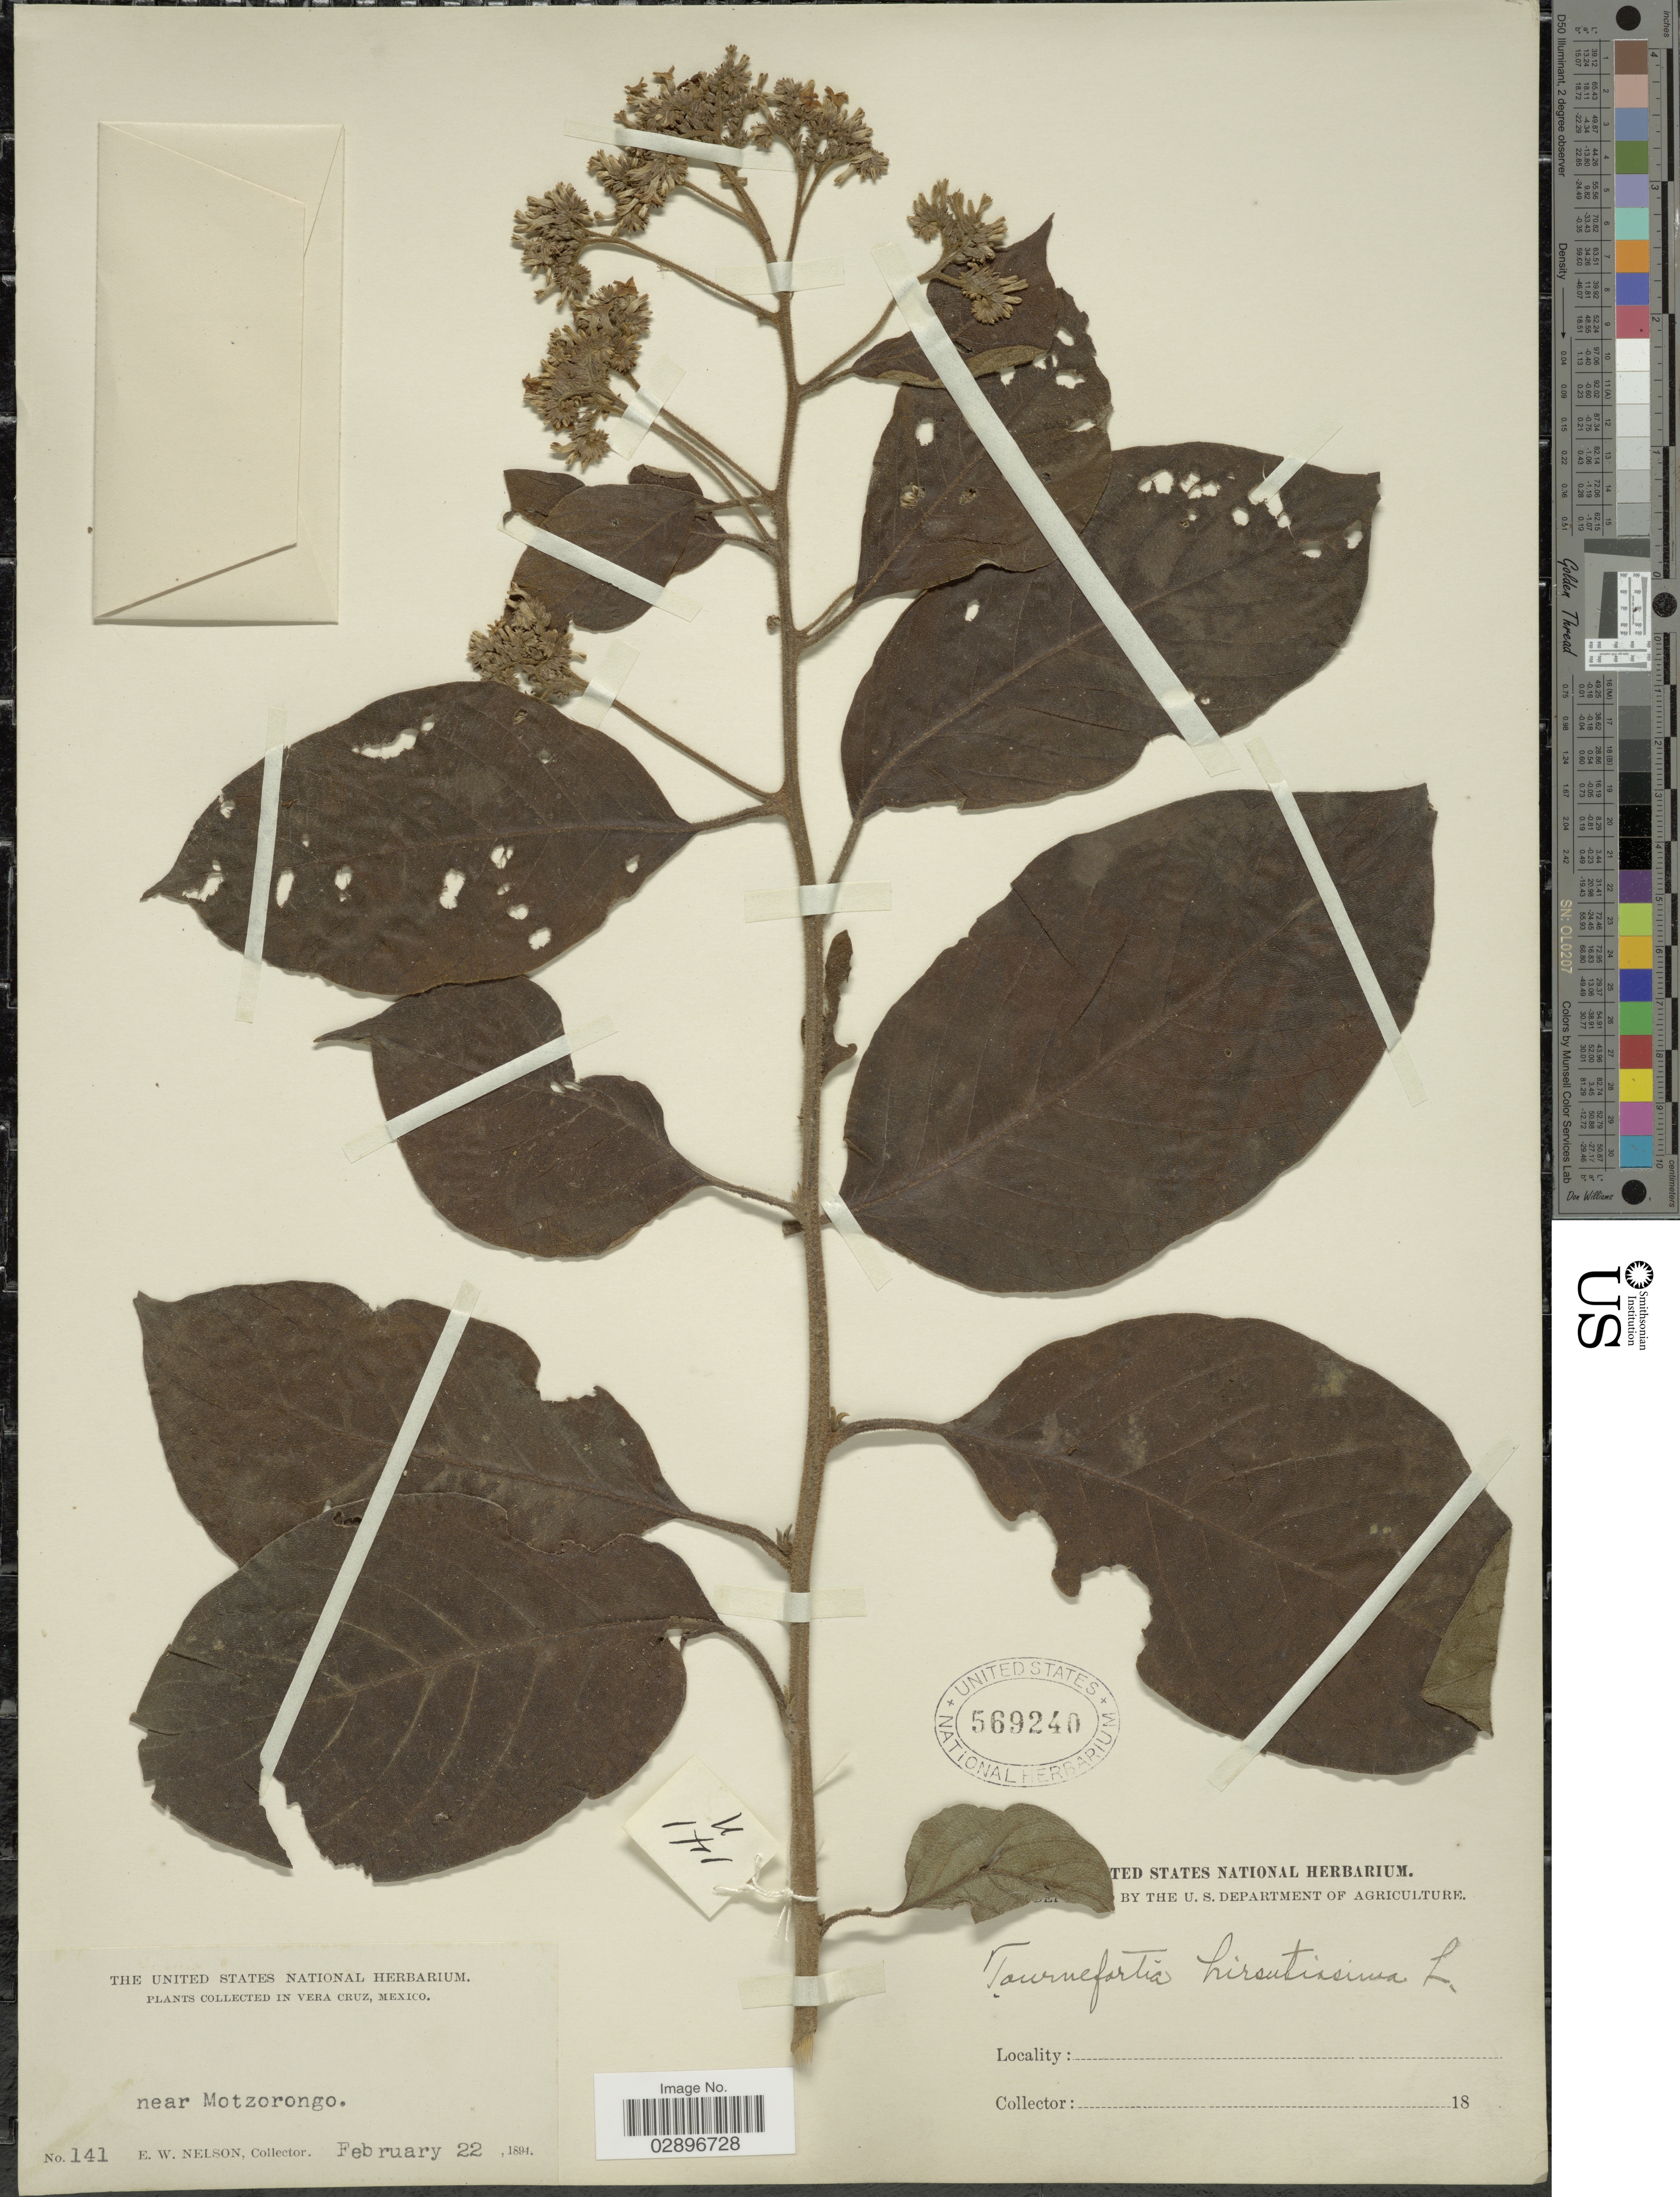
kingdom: Plantae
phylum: Tracheophyta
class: Magnoliopsida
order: Boraginales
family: Heliotropiaceae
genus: Tournefortia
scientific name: Tournefortia hirsutissima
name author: L.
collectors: E. W. Nelson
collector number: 141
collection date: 1894-02-22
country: Mexico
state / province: Veracruz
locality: In Vera Cruz. Near Motzorongo.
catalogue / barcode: US 569240